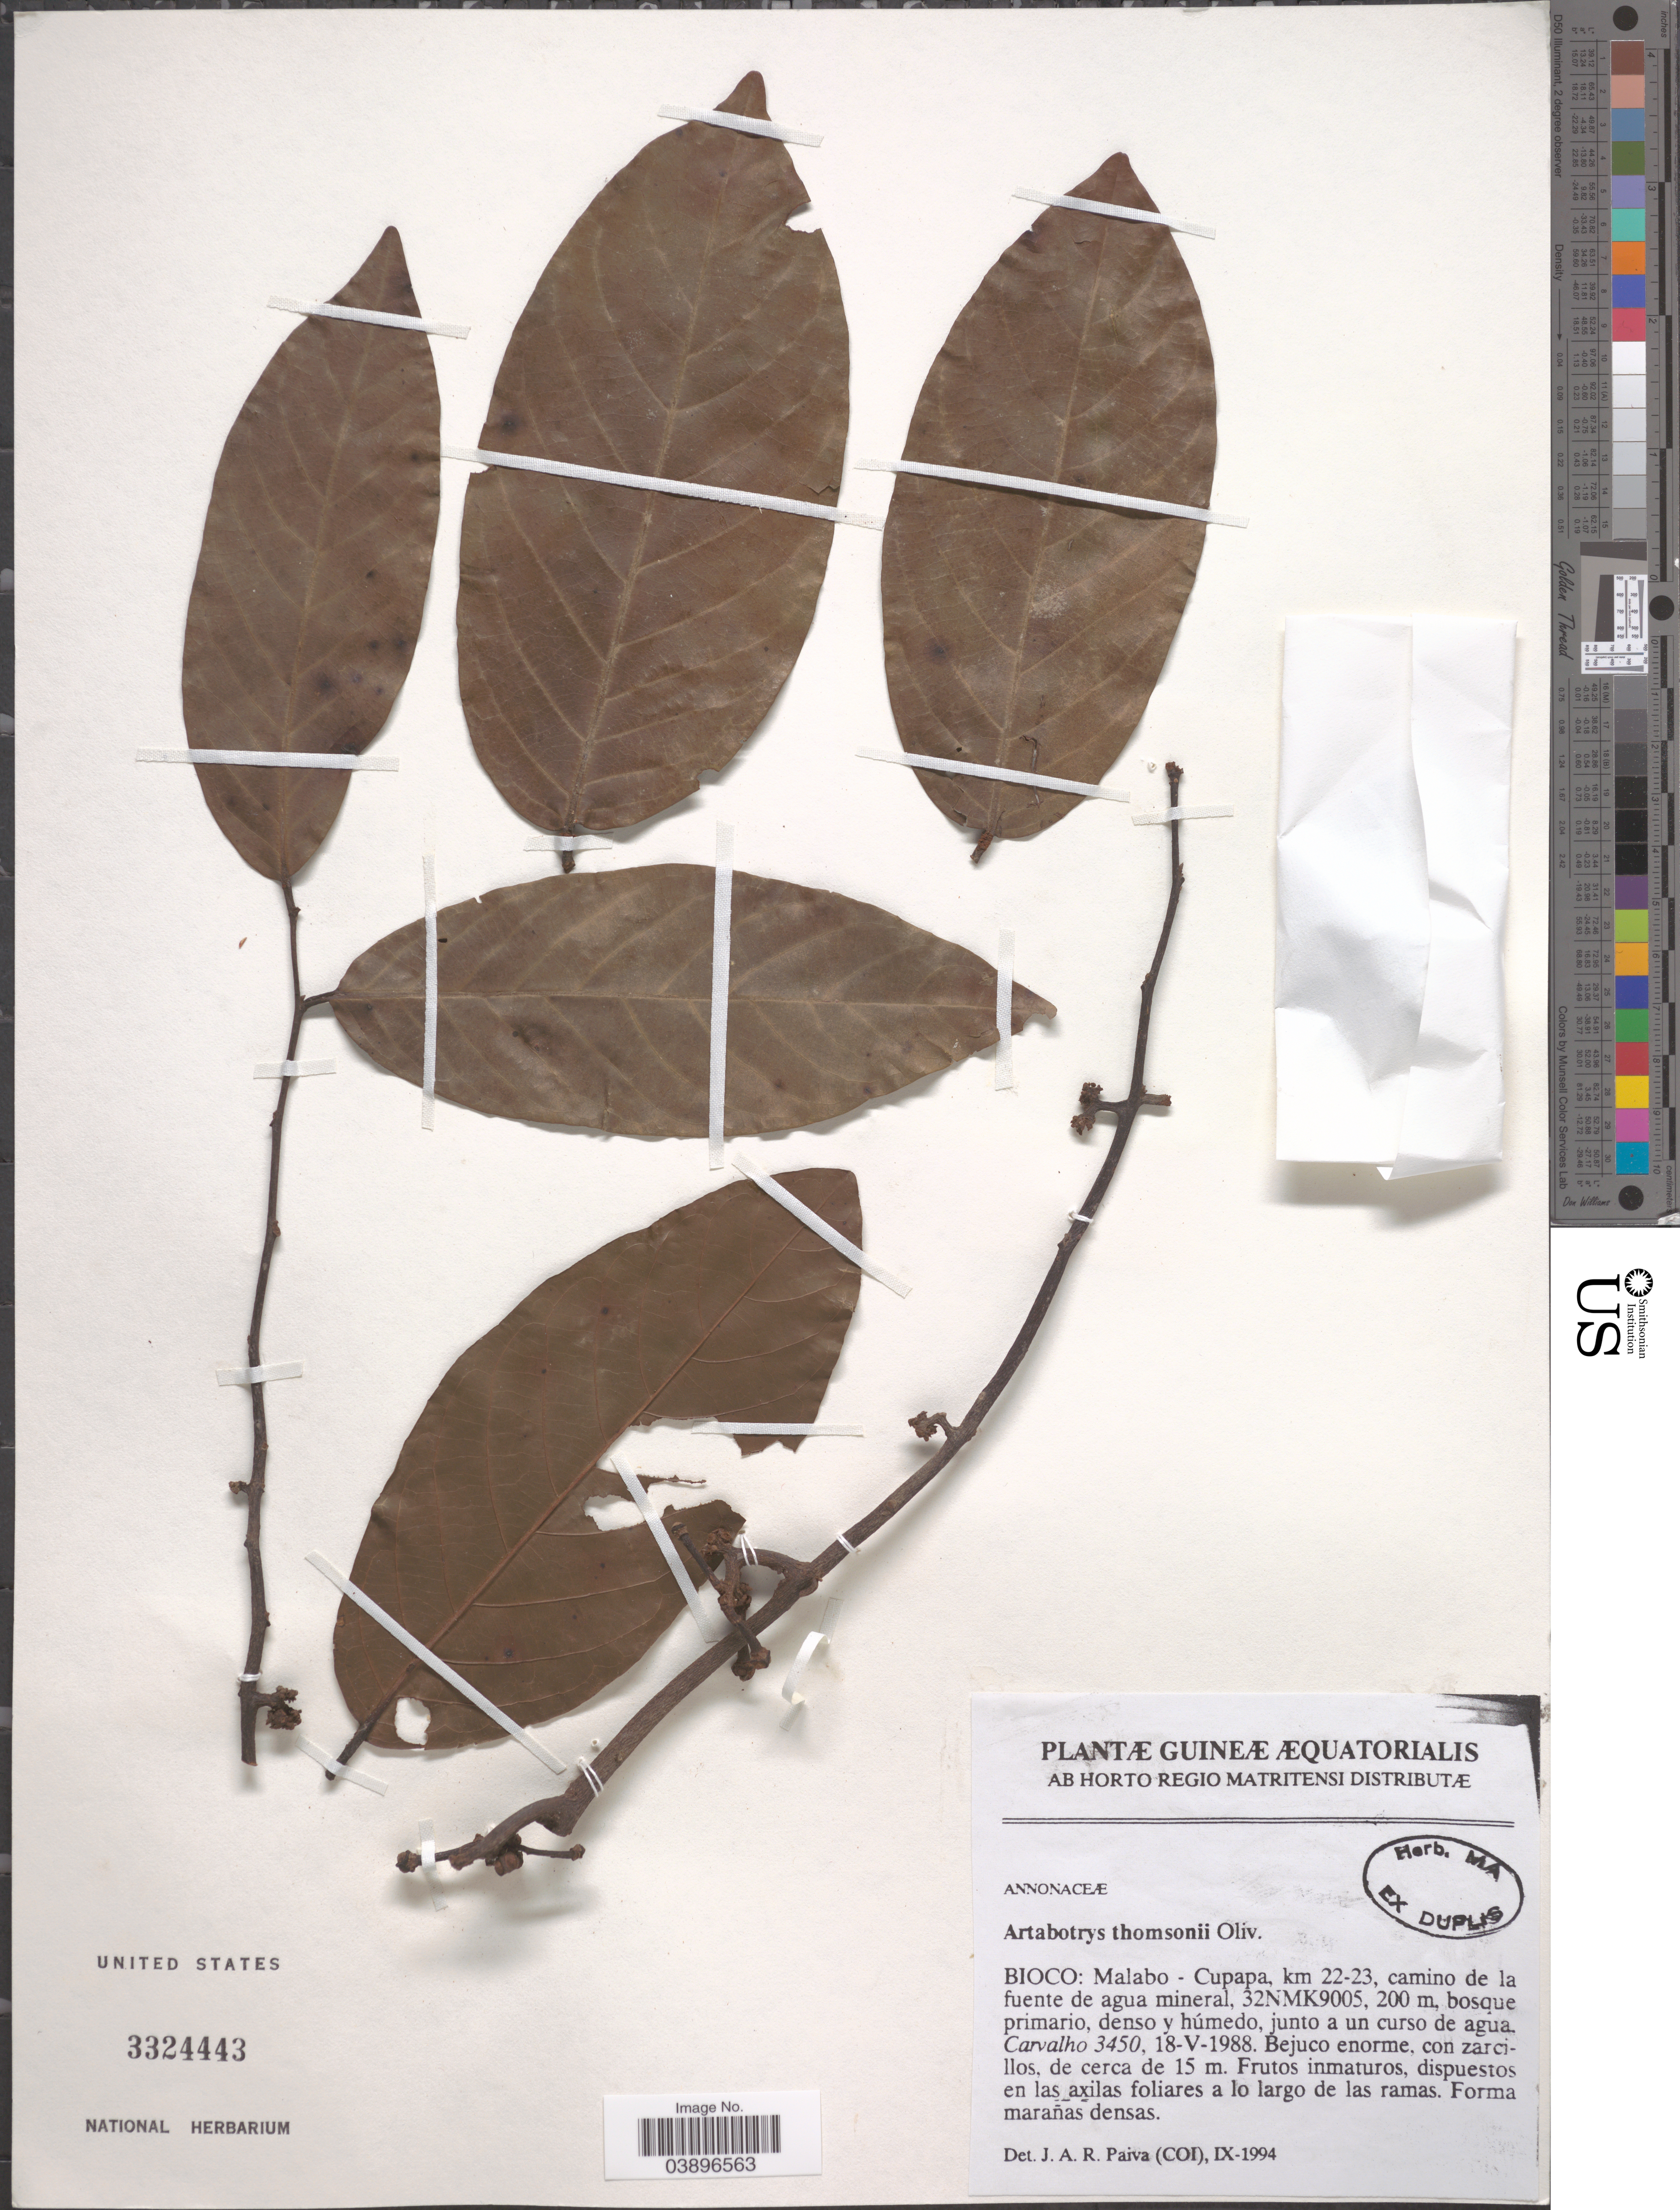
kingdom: Plantae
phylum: Tracheophyta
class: Magnoliopsida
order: Magnoliales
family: Annonaceae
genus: Artabotrys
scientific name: Artabotrys thomsonii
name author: Oliv.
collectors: Carvalho, --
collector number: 3450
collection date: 1988-05-18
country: Equatorial Guinea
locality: Guineæ Aequatorialis. Bioco: Malabo - Cupapa, km 22-23, camino de la fuente de agua mineral, 32NMK9005.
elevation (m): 200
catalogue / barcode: US 3324443